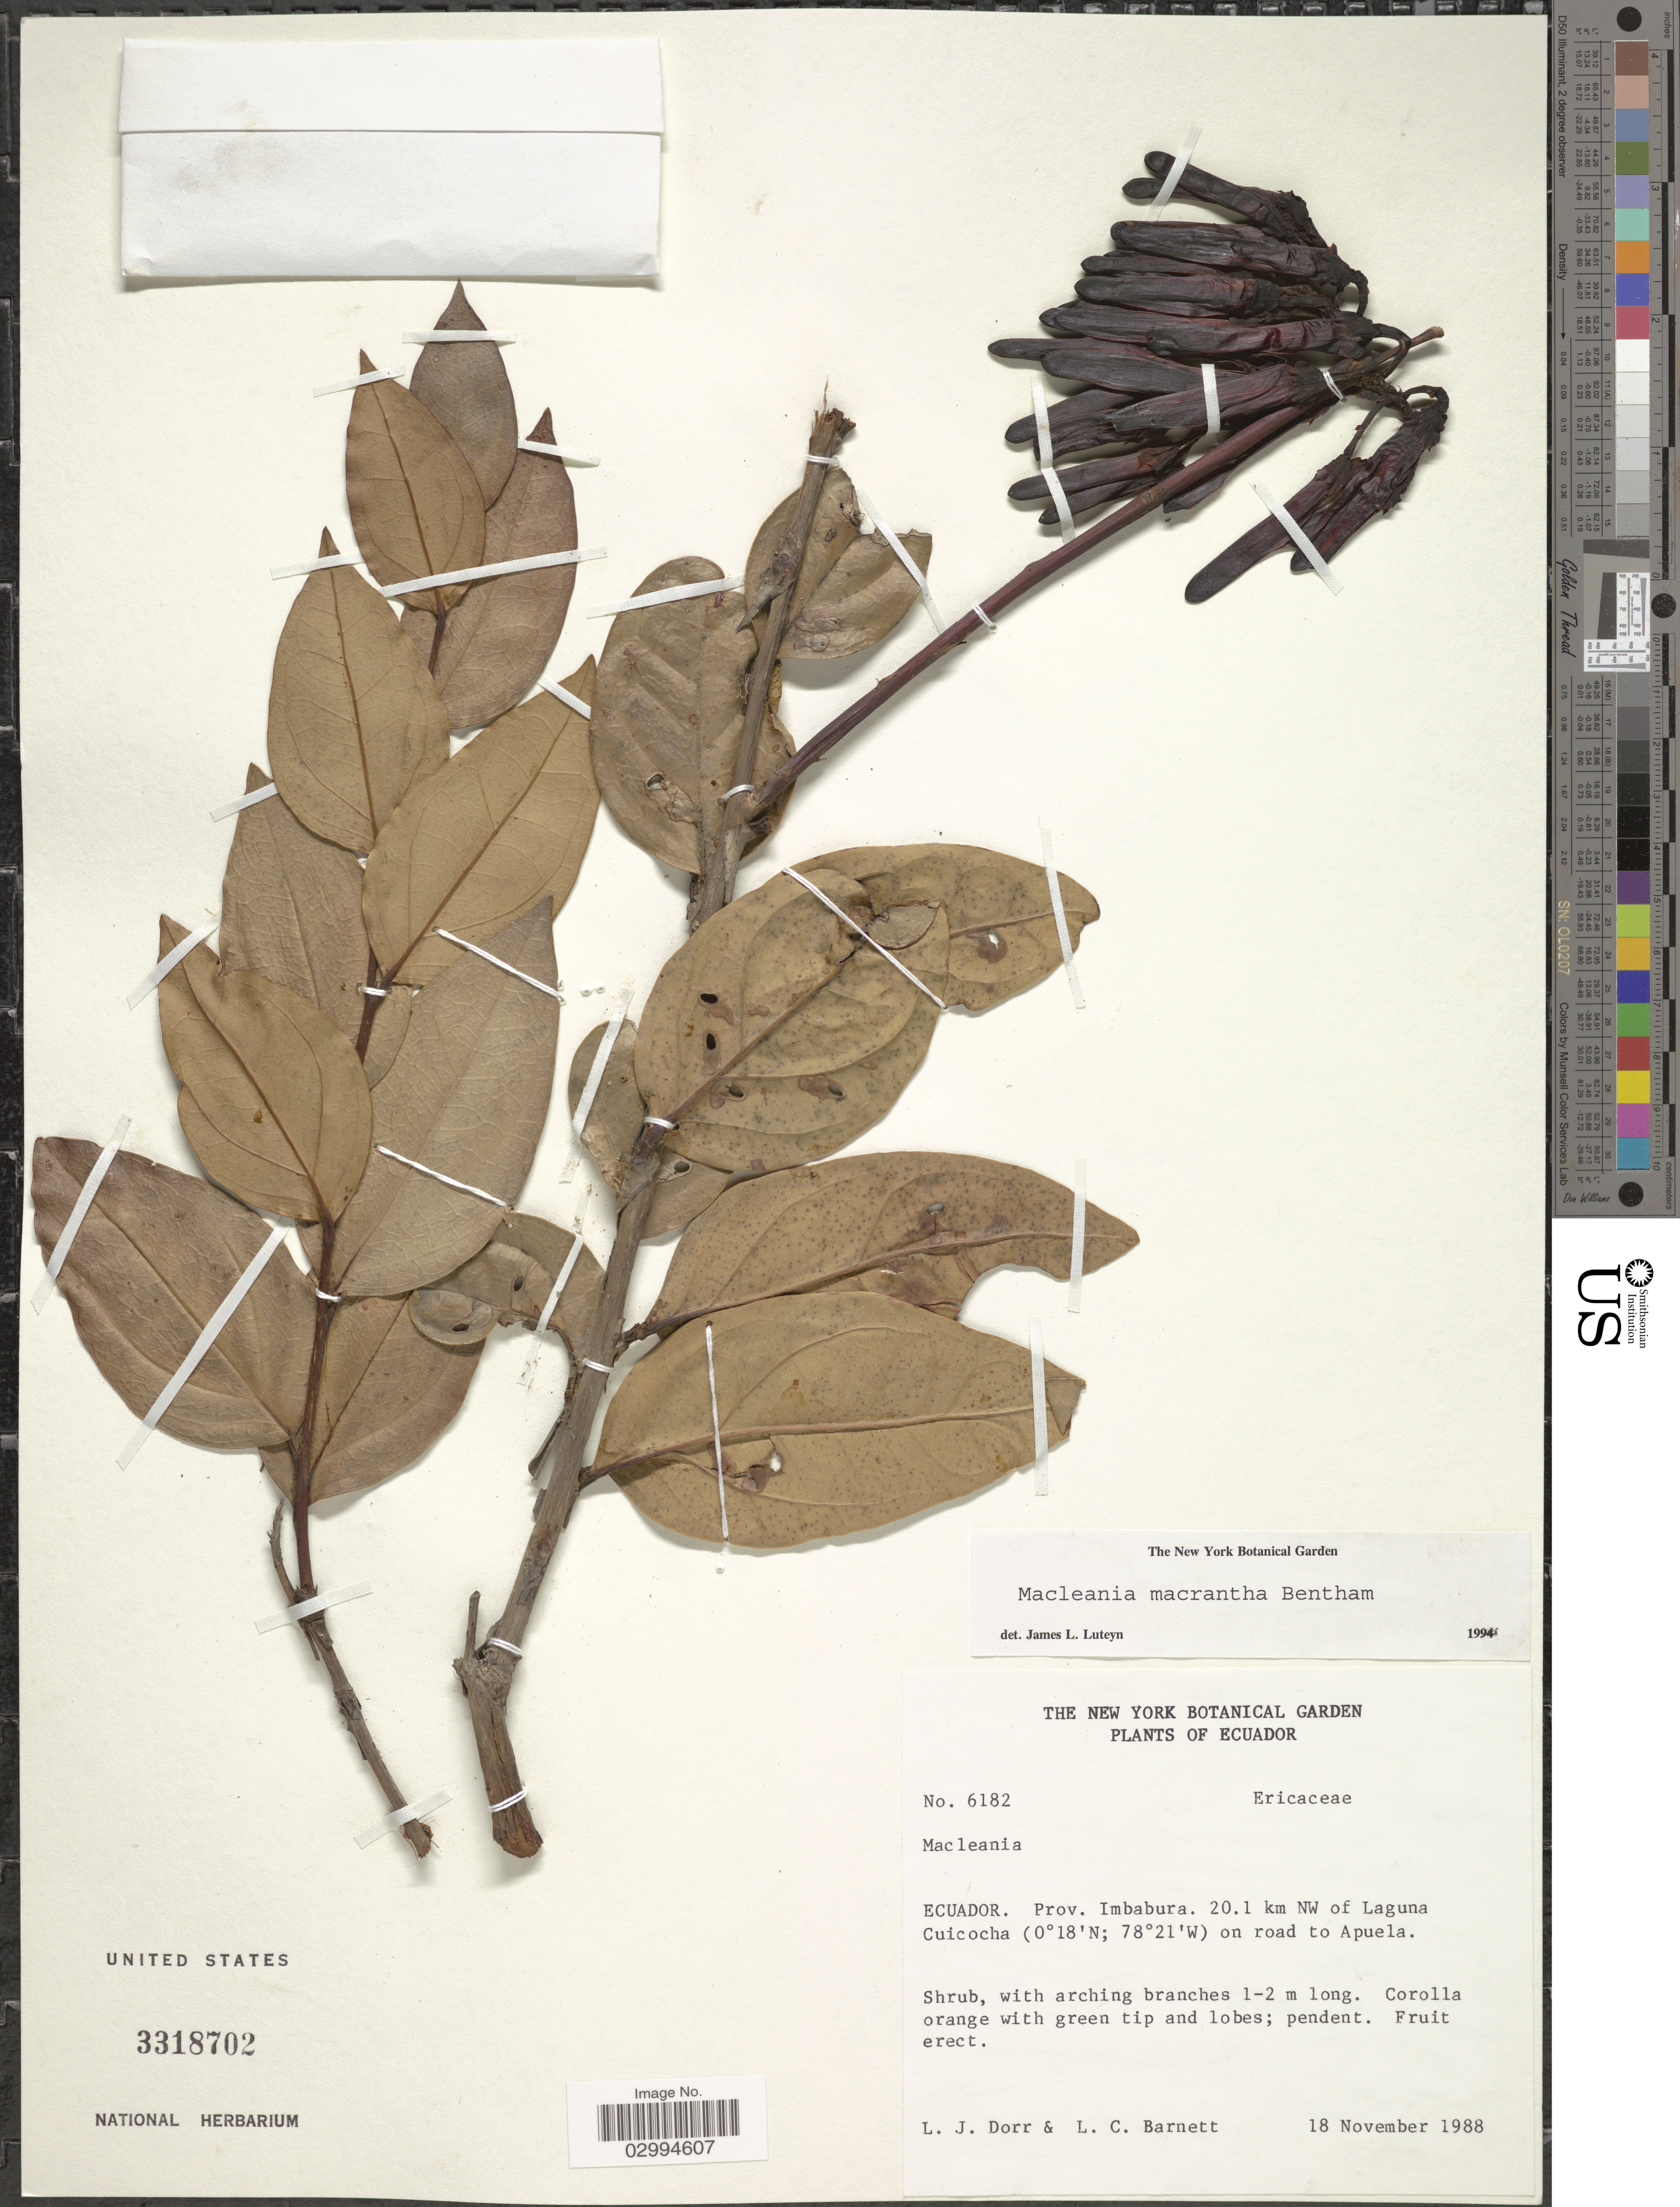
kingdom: Plantae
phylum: Tracheophyta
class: Magnoliopsida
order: Ericales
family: Ericaceae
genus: Macleania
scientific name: Macleania macrantha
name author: Benth.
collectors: L. J. Dorr & L. C. Barnett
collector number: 6182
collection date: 1988-11-18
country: Ecuador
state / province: Imbabura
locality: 20.1 km NW of Laguna Cuicocha on road to Apuela.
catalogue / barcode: US 3318702